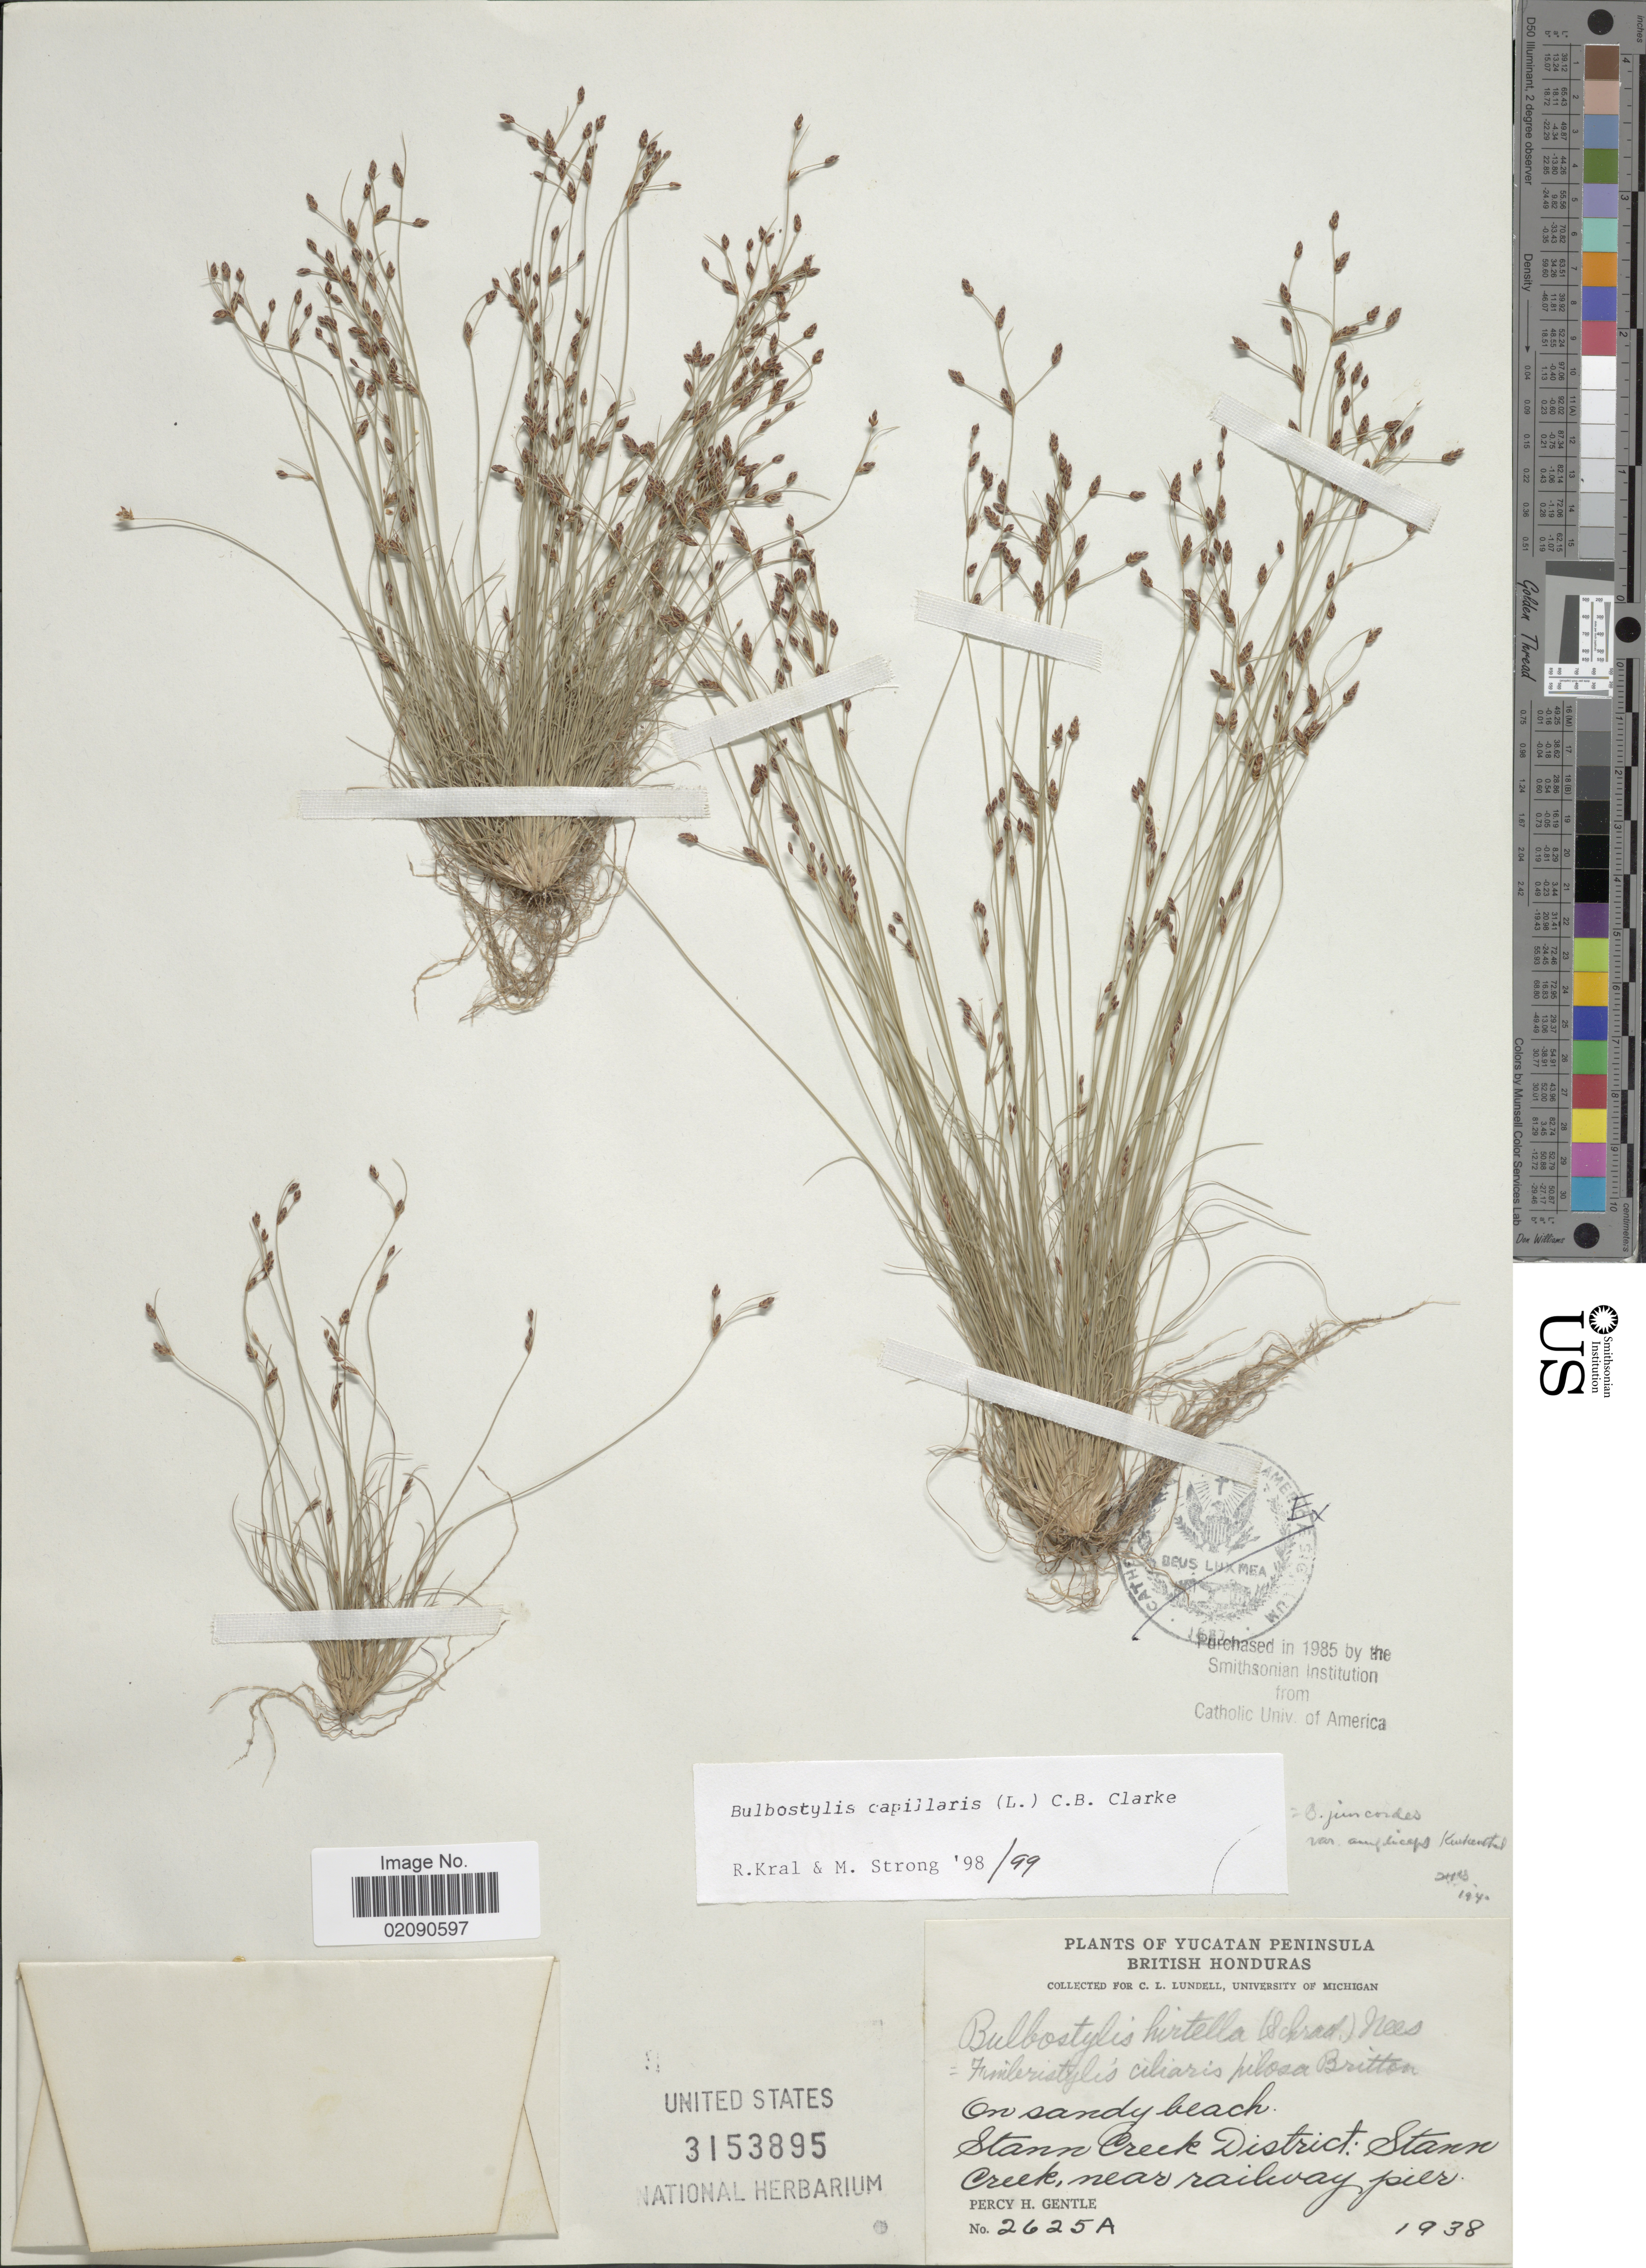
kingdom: Plantae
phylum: Tracheophyta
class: Liliopsida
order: Poales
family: Cyperaceae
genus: Bulbostylis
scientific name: Bulbostylis capillaris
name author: (L.) Kunth ex C.B. Clarke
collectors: P. H. Gentle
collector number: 2625A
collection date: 1938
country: Belize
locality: Yucatan Peninsula. On sandy beach. Stann Creek District: Stann Creek, near railway pier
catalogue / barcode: US 3153895